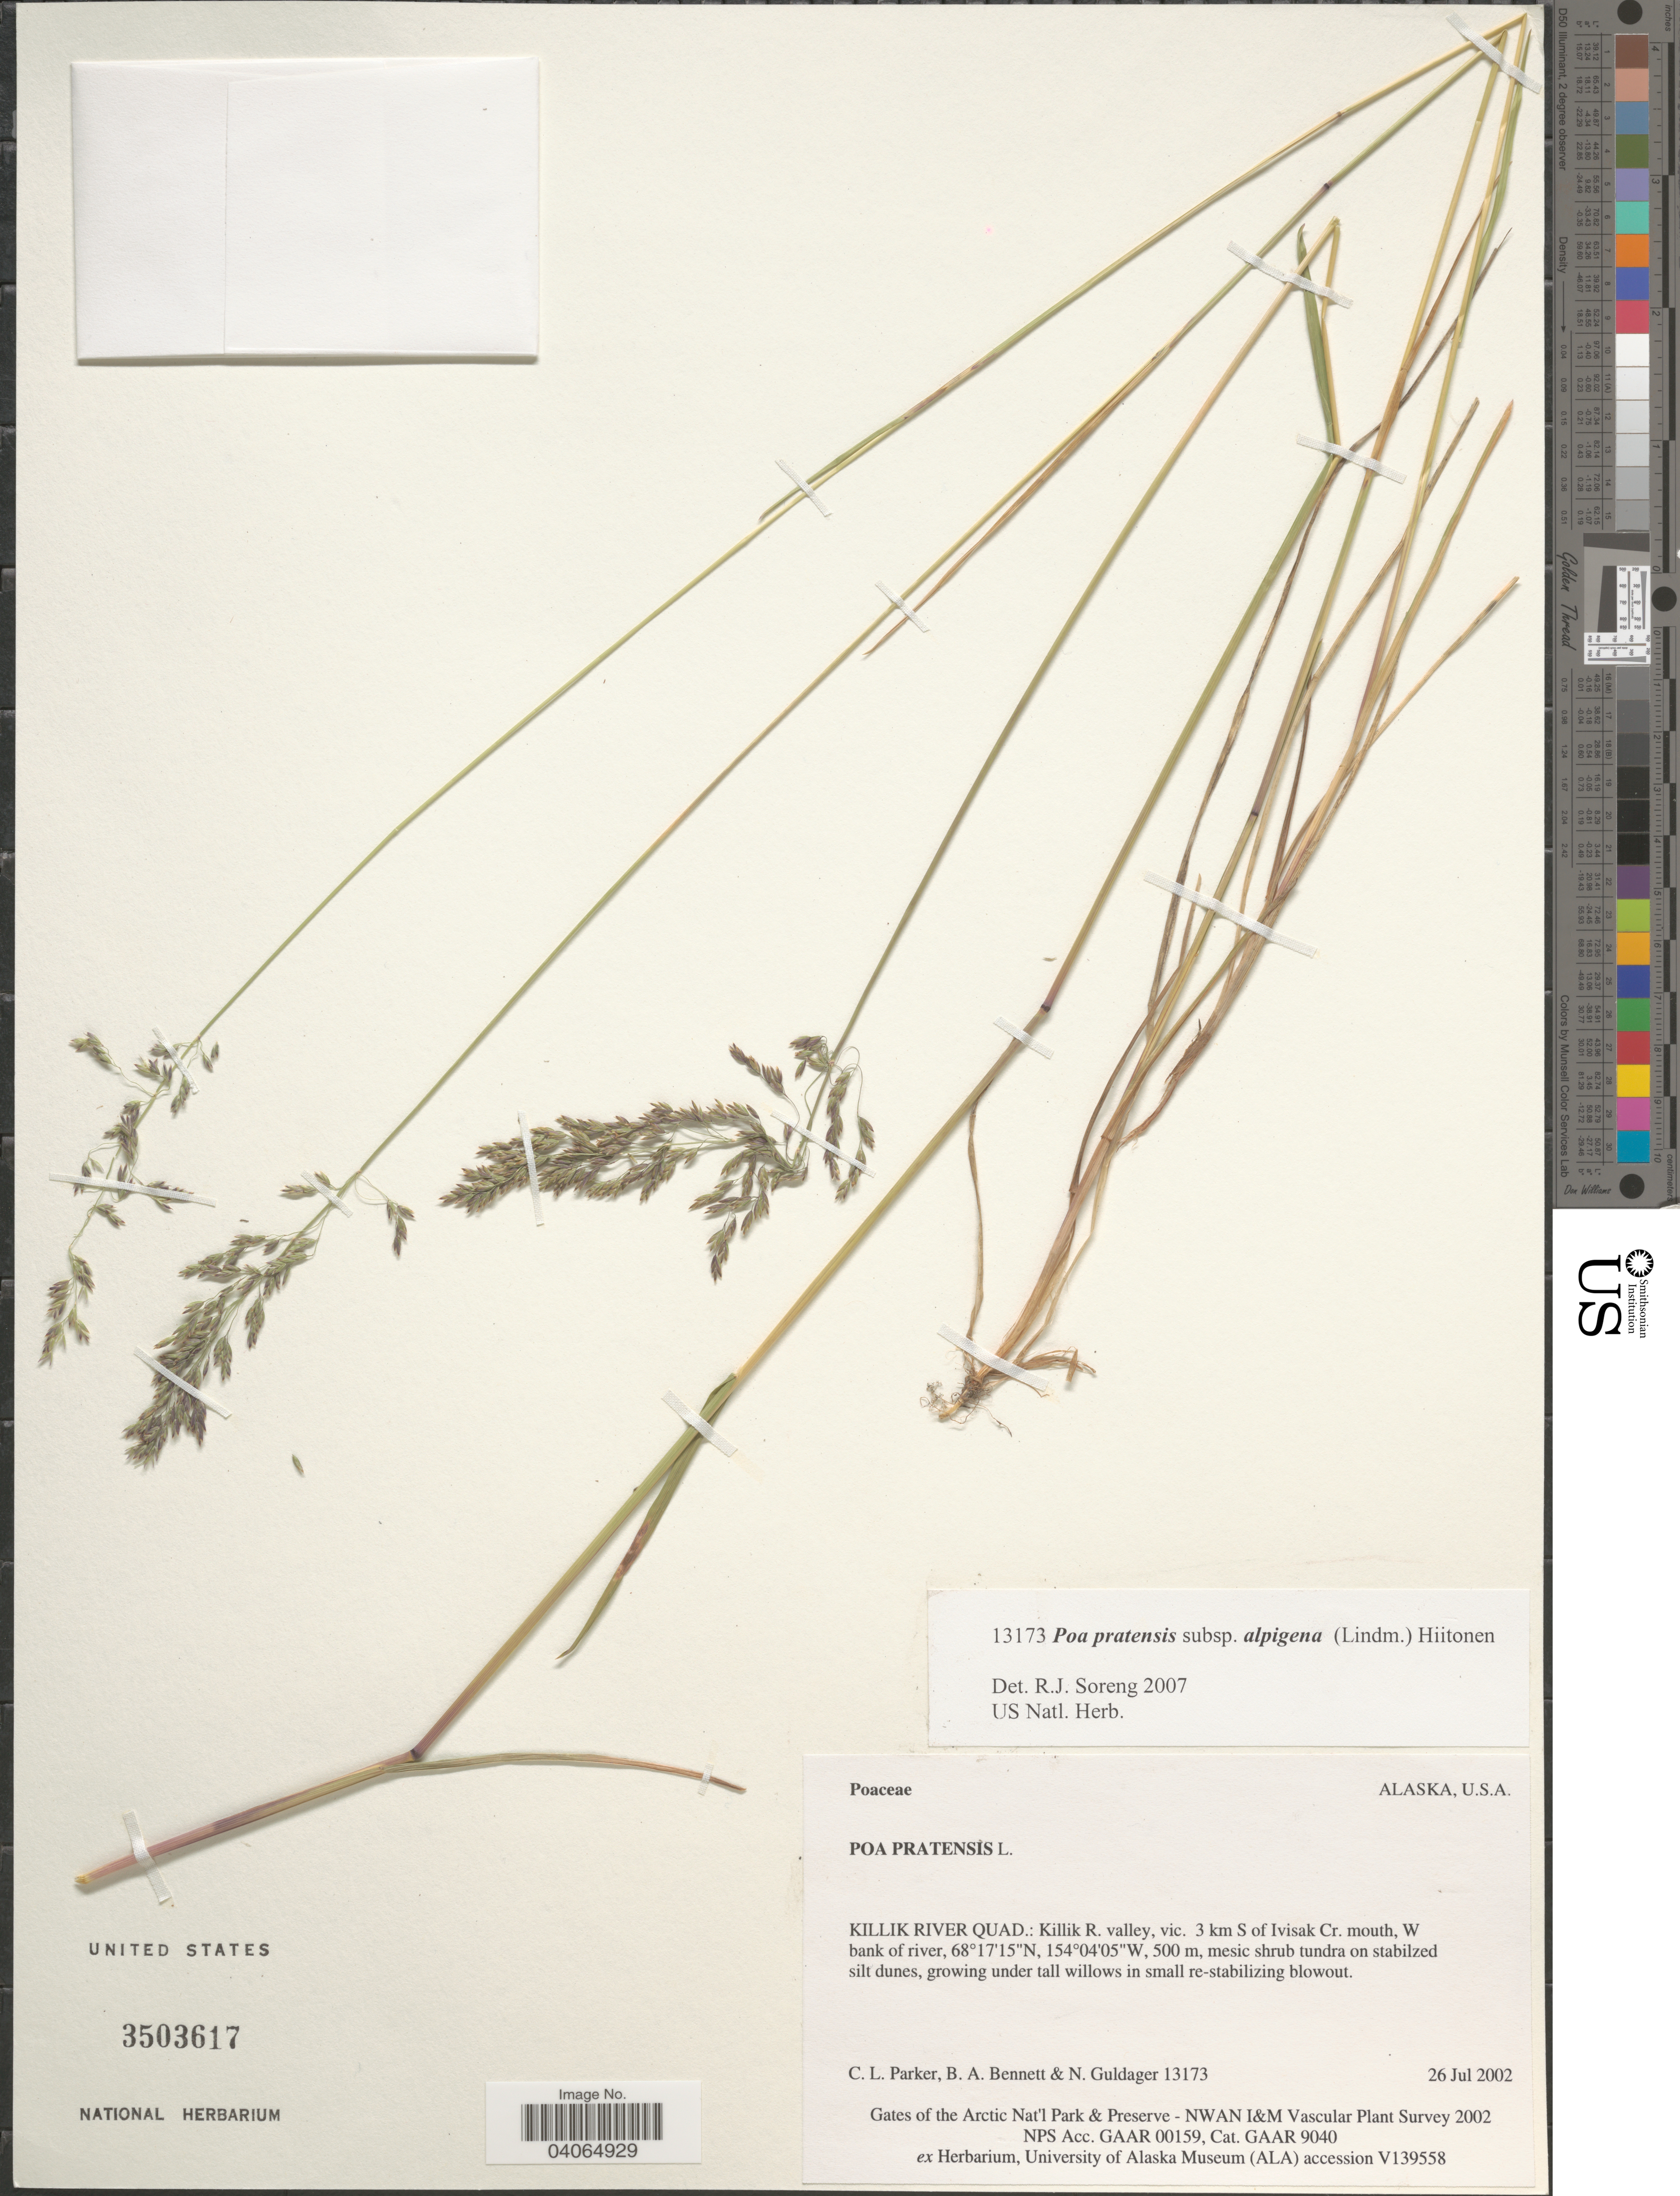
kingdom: Plantae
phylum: Tracheophyta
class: Liliopsida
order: Poales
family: Poaceae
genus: Poa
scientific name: Poa pratensis subsp. alpigena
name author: (Lindm.) Hiitonen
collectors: C. L. Parker, B. A. Bennett & N. Guldager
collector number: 13173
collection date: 2002-07-26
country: United States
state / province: Alaska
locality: Killik River Quad.: Killik R. valley, vic. 3 km S of Ivisak Cr. mouth, W bank of river. Gates of the Arctic Nat'l Park & Preserve - NWAN I&M Vascular Plant Survey 2002.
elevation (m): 500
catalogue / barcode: US 3503617